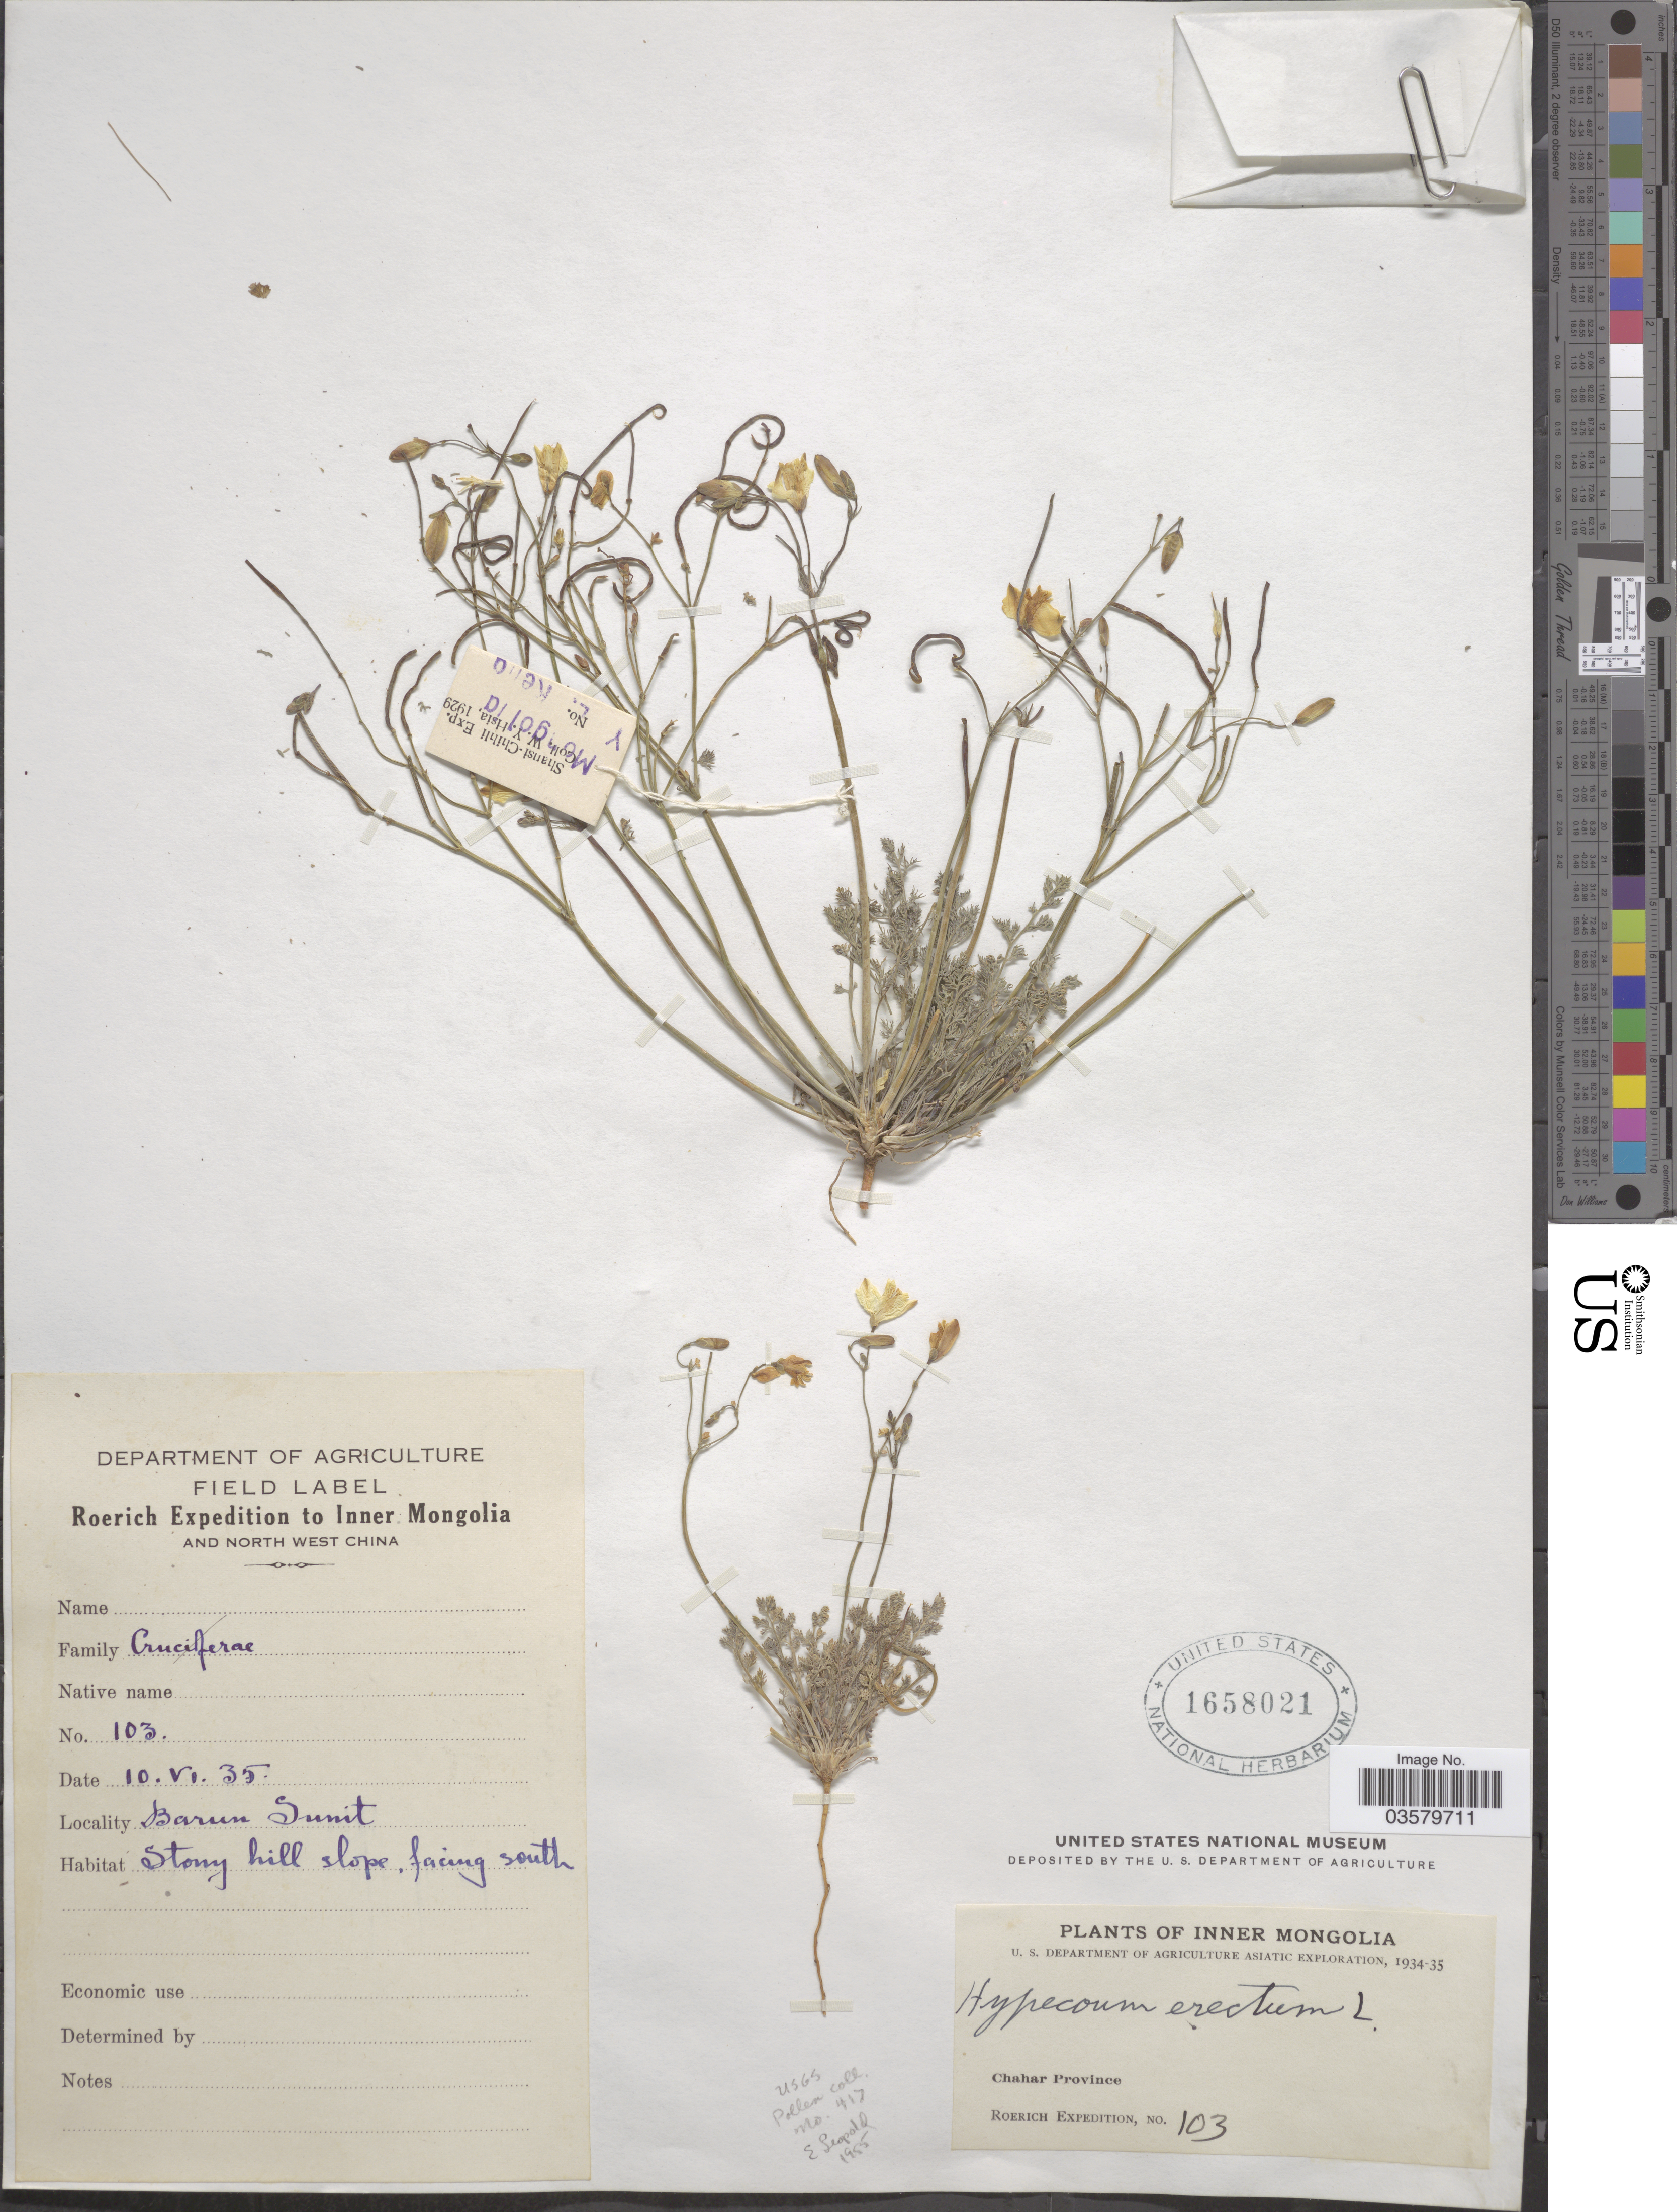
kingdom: Plantae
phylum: Tracheophyta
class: Magnoliopsida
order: Ranunculales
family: Papaveraceae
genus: Hypecoum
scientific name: Hypecoum erectum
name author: L.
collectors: -. Roerich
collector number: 103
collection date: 1935-06-10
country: China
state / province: Nei Monggol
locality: Inner Mongolia. Chahar Province. Barun Sunit.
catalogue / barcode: US 1658021